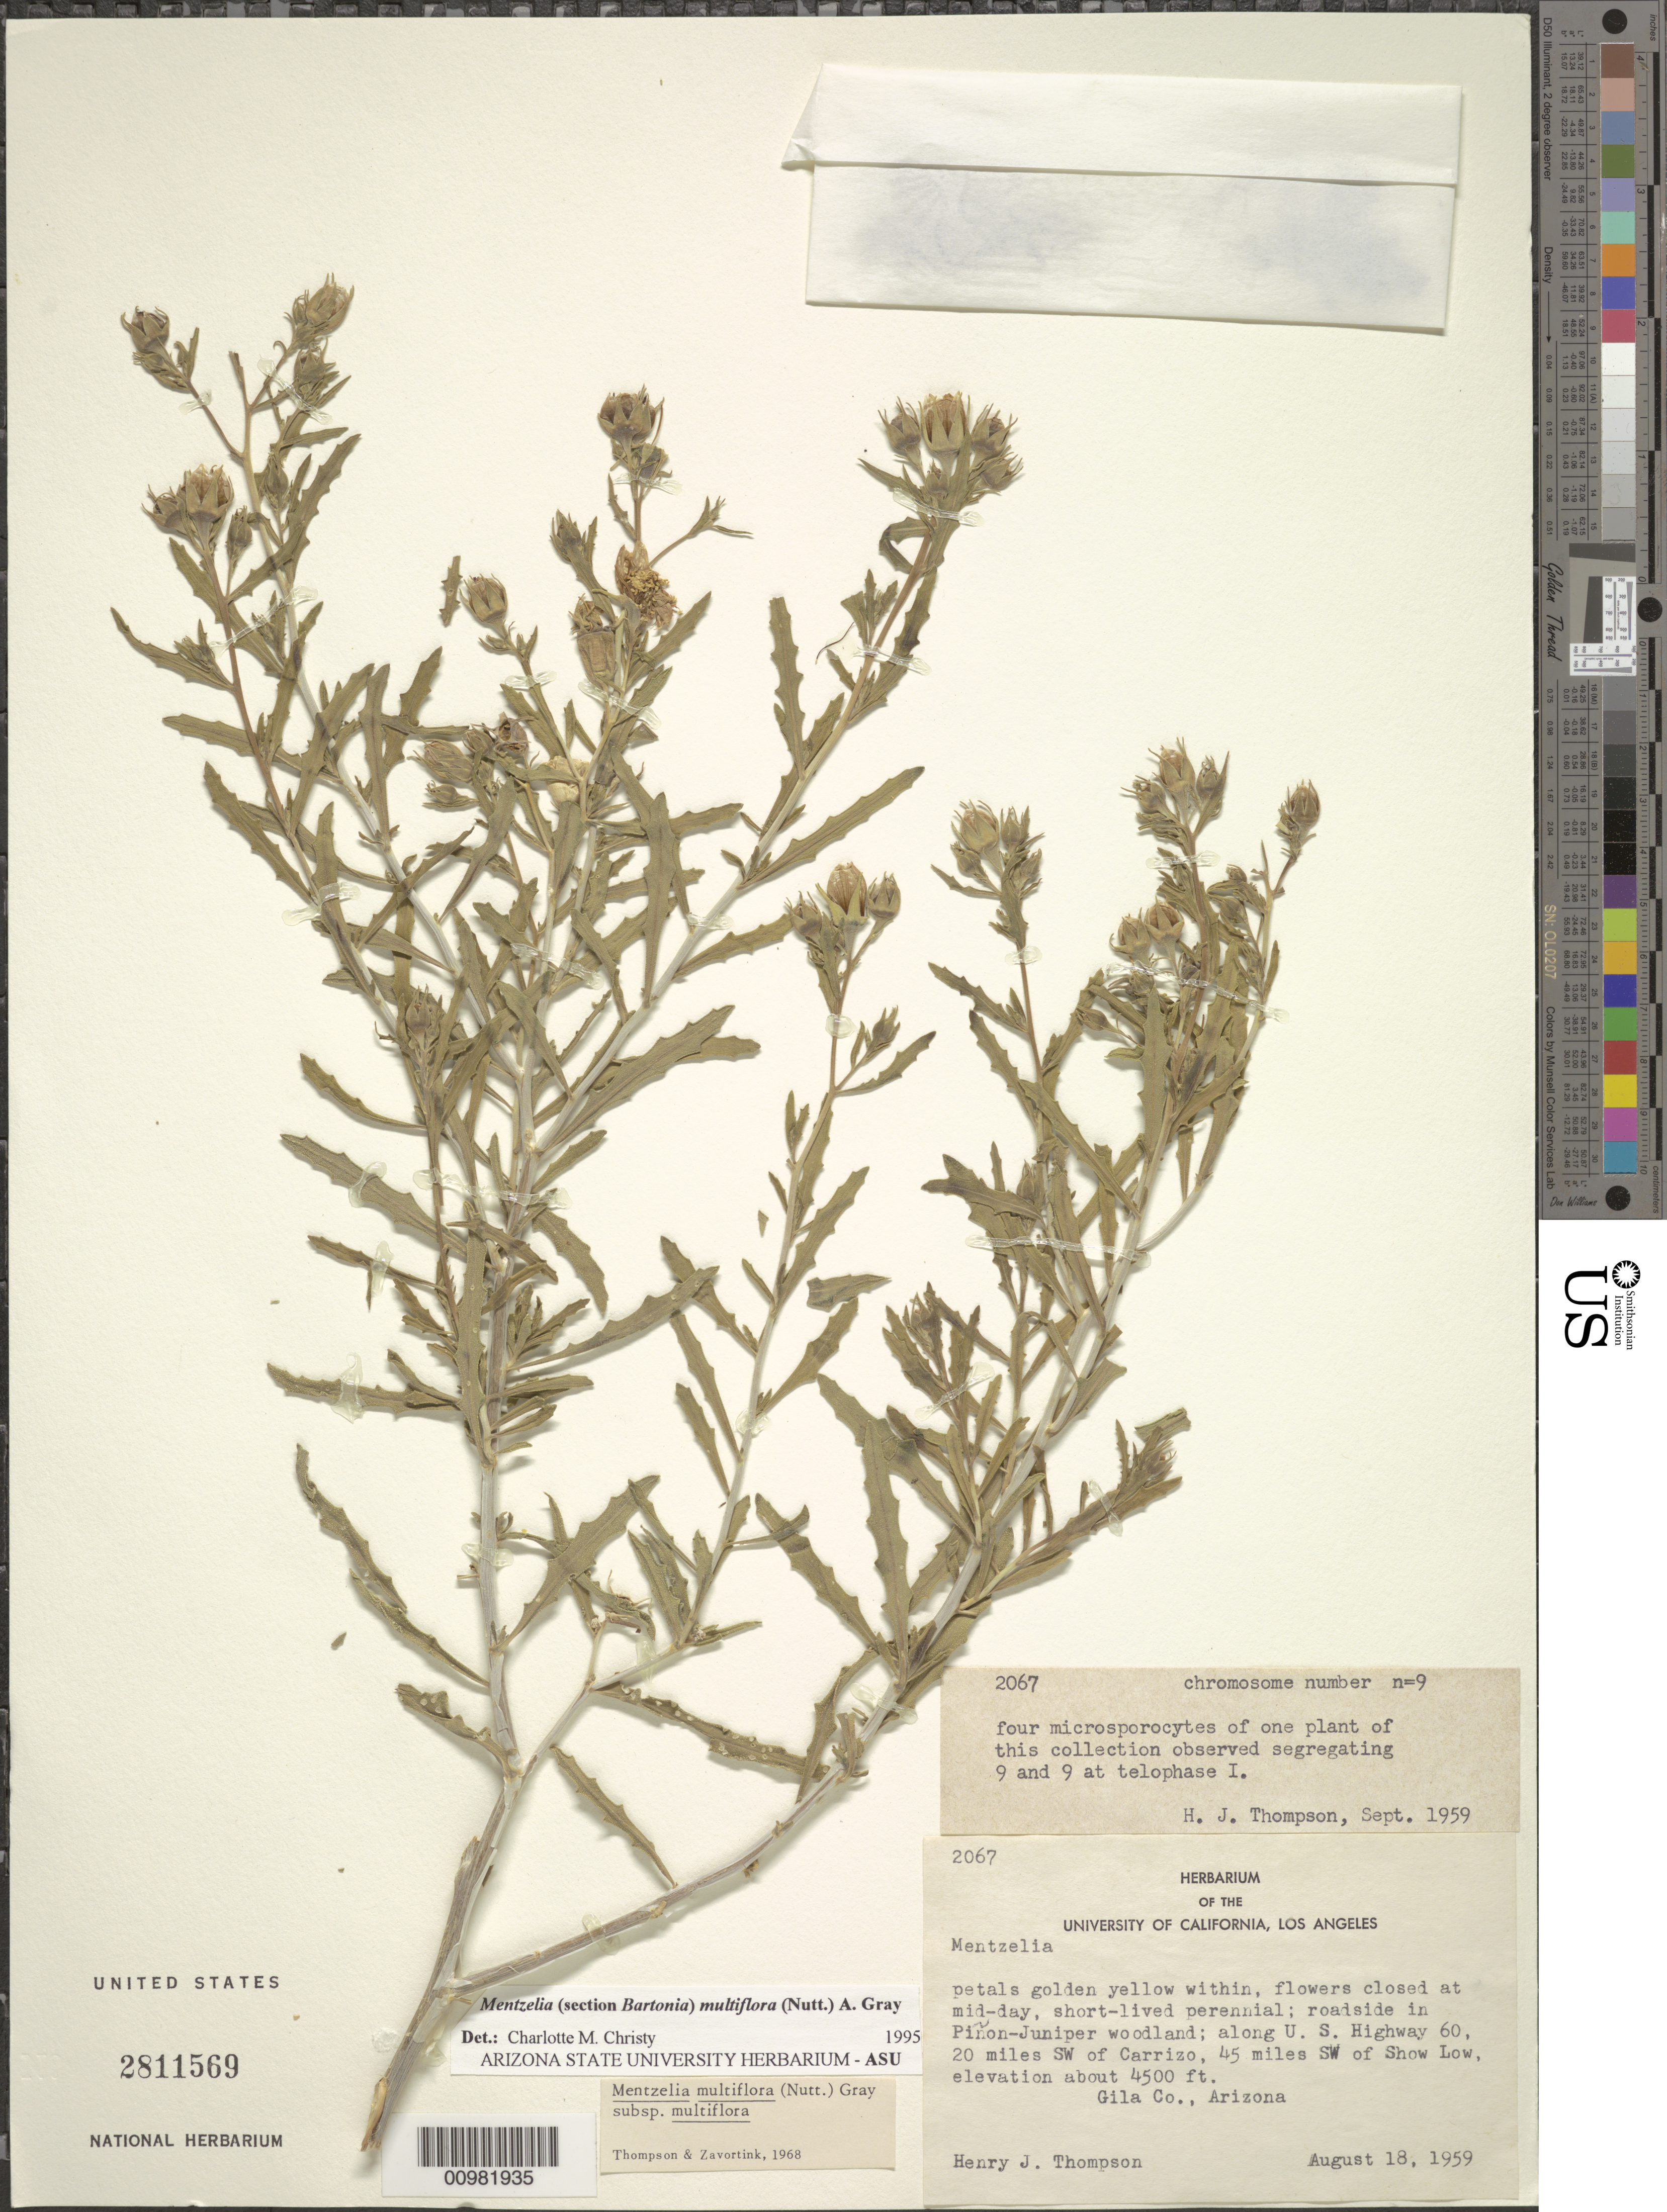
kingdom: Plantae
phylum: Tracheophyta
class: Magnoliopsida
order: Cornales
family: Loasaceae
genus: Mentzelia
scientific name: Mentzelia multiflora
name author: (Nutt.) A. Gray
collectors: H. J. Thompson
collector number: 2067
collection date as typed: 18 Aug 1959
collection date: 1959-08-18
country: United States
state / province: Arizona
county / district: Gila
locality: along U.S. Highway 60; 20 mi. SW. of Carrizo; 45 mi. SW. of Show Low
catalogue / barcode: US 2811569